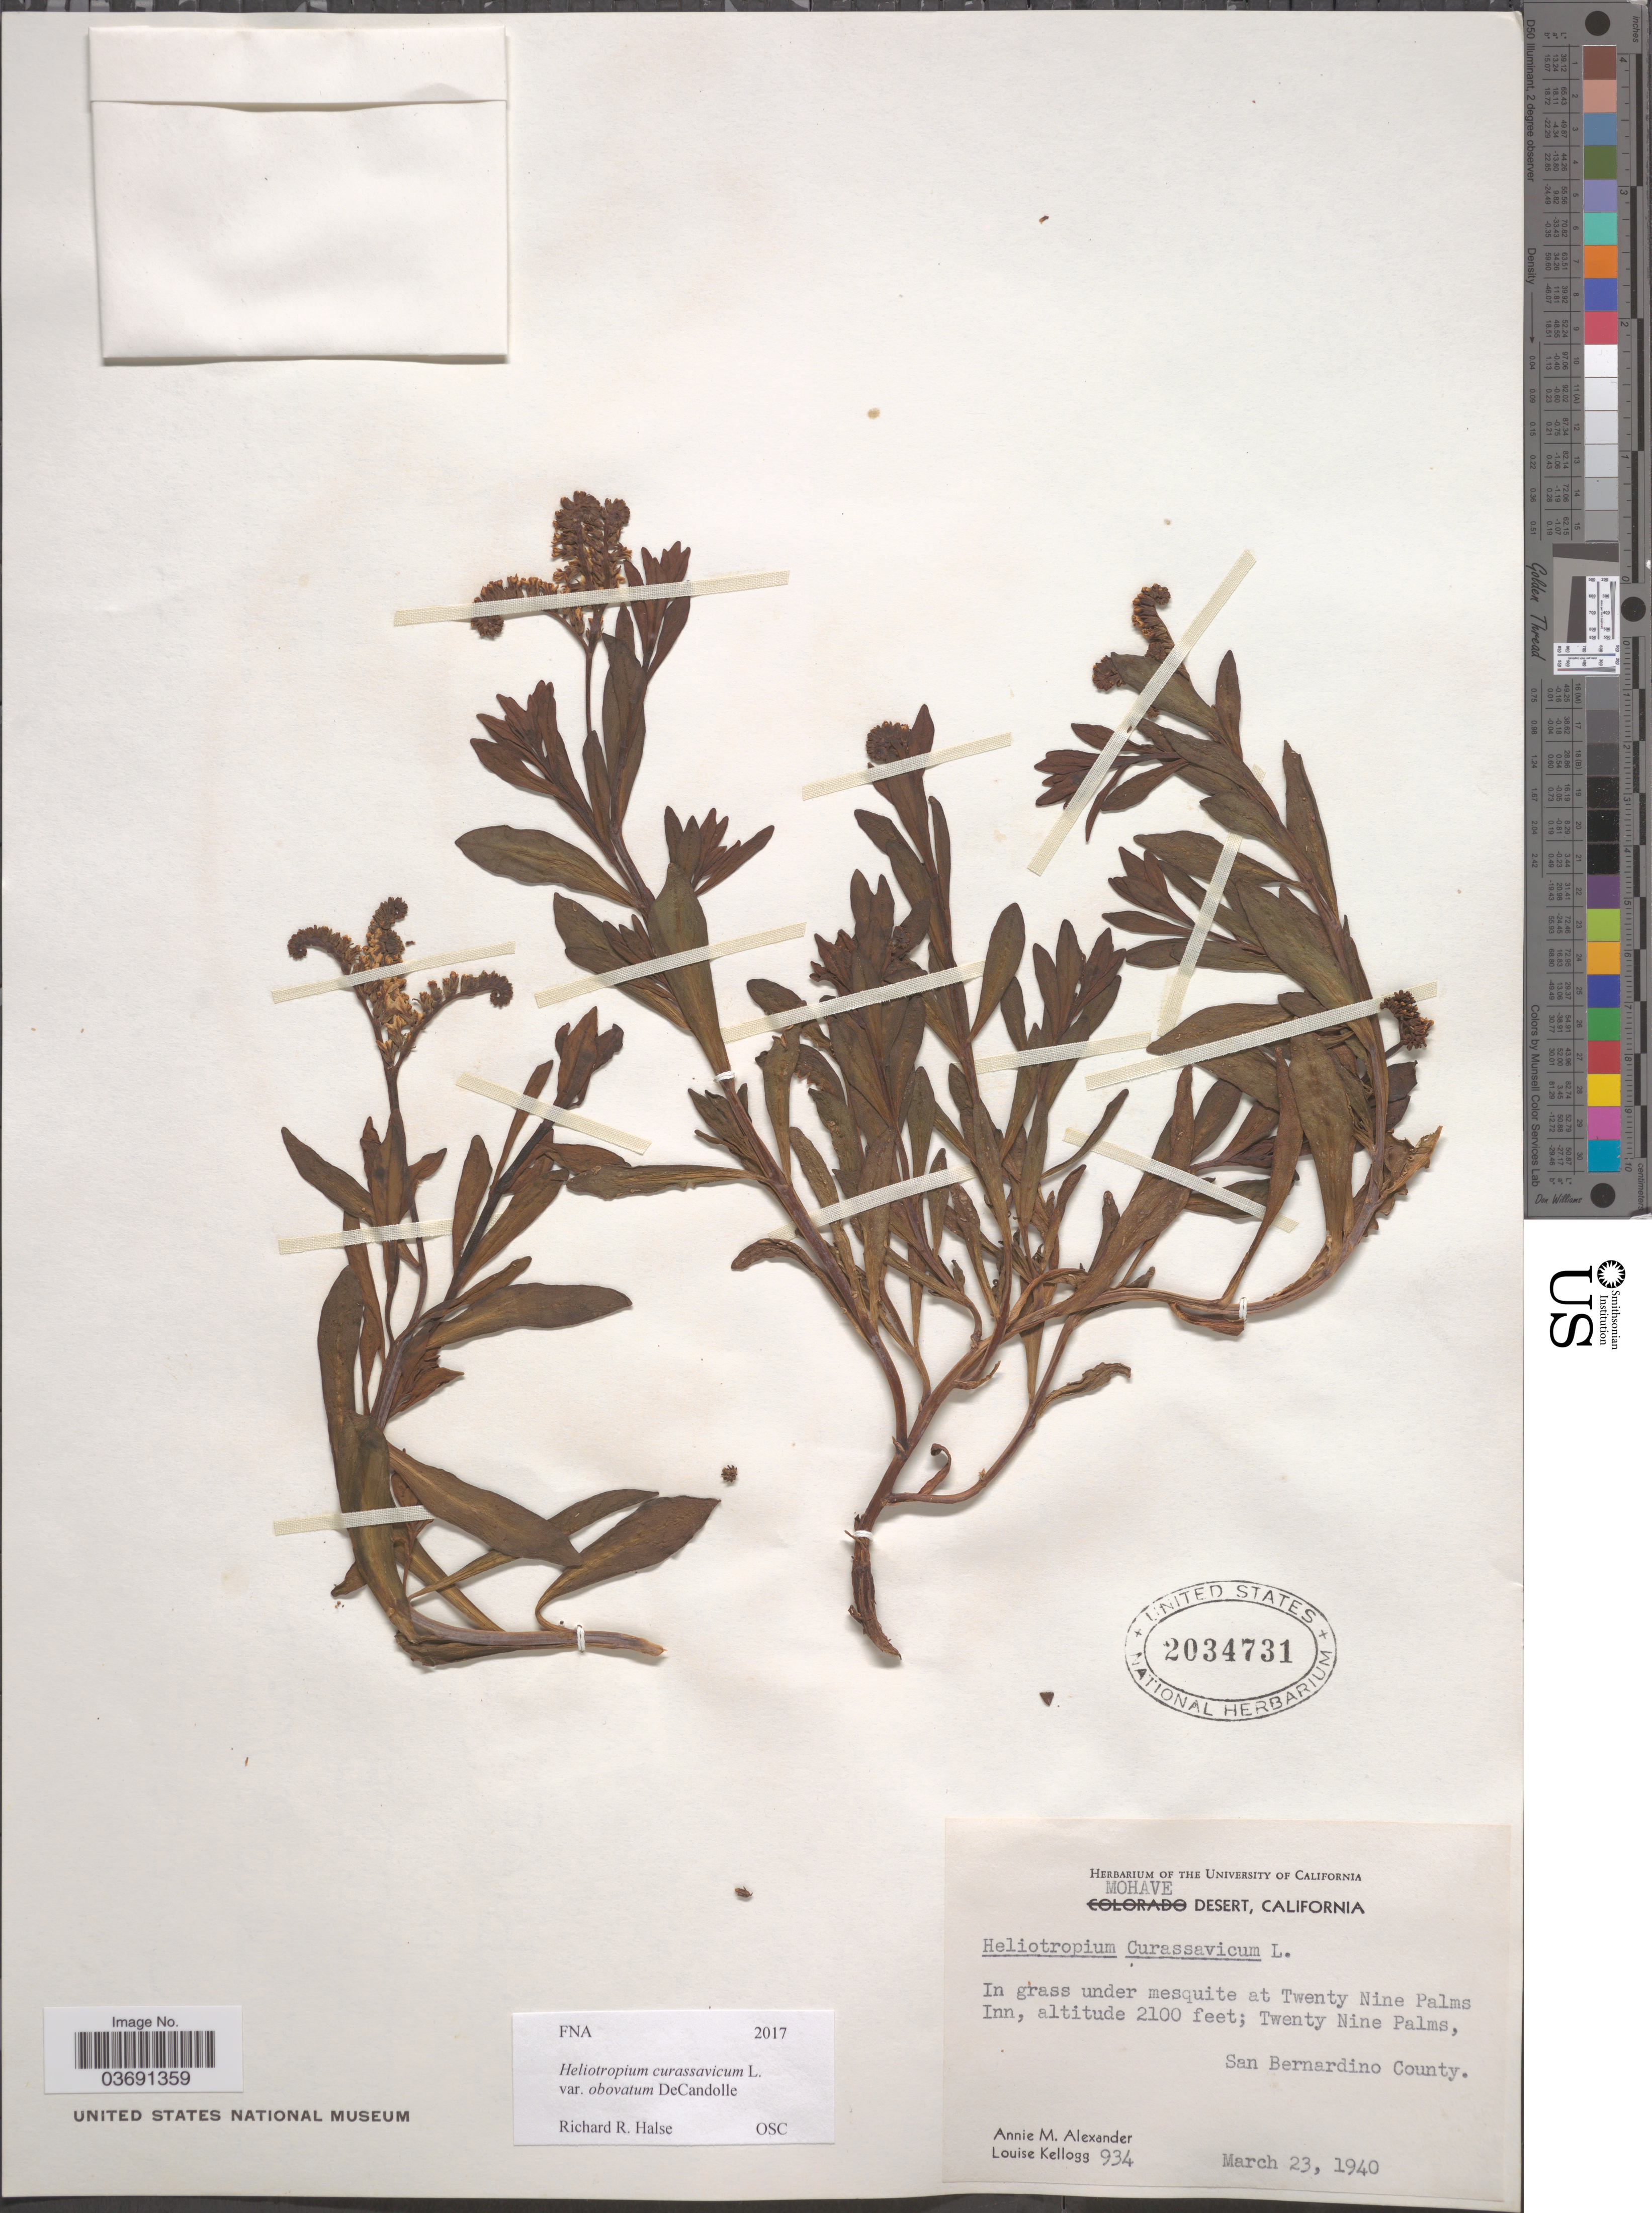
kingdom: Plantae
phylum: Tracheophyta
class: Magnoliopsida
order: Boraginales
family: Heliotropiaceae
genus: Heliotropium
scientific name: Heliotropium curassavicum subsp. obovatum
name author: (DC.) Á. Löve & D. Löve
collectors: A. M. Alexander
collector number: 934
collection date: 1940-03-23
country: United States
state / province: California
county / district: San Bernardino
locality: Mohave Desert. In grass under mesquite at Twenty Nine Palms Inn, Twenty Nine Palms, San Bernardino County.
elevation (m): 640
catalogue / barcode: US 2034731